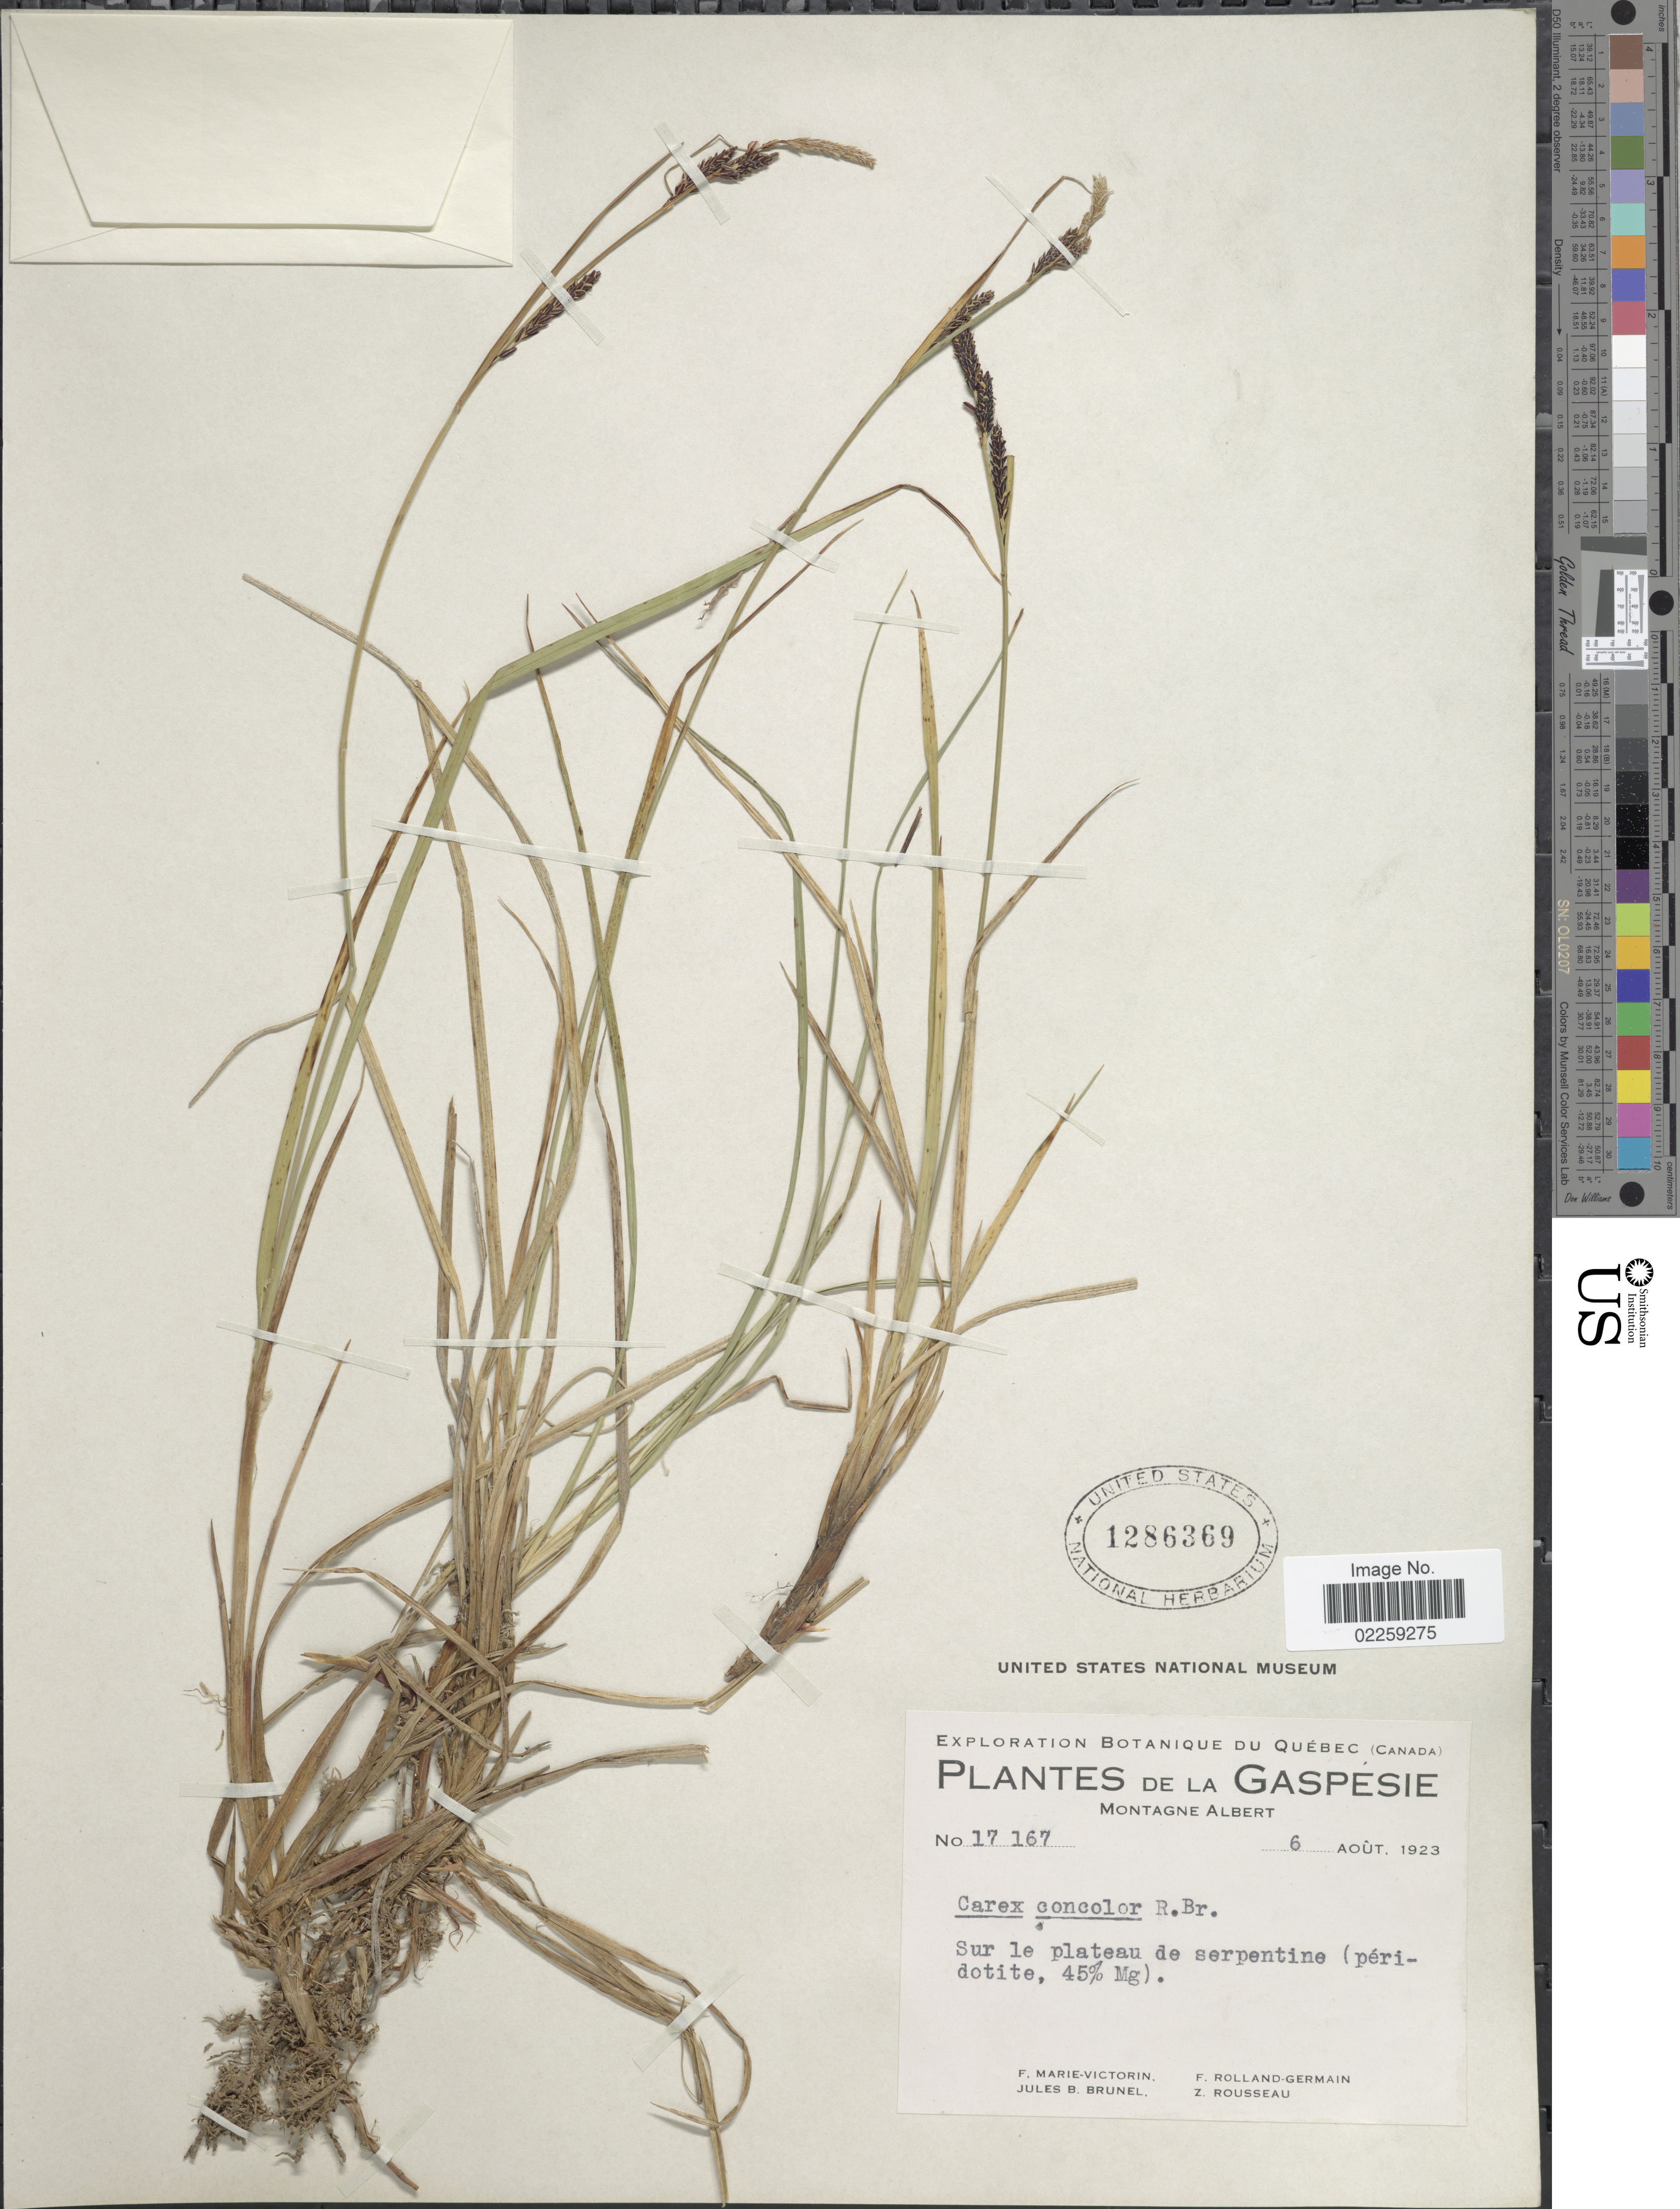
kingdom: Plantae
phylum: Tracheophyta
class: Liliopsida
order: Poales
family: Cyperaceae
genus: Carex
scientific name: Carex bigelowii subsp. bigelowii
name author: Torr. ex Schwein.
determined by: Rothrock, P. E.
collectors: F. Marie-Victorin, J. Brunel, Rolland-Germain & Z. Rousseau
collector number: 17167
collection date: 1923-08-06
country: Canada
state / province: Quebec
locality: De la Gaspesie, Montagne Albert, Sur le plateau de serpentine (peridotite, 45 % Mg)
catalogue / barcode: US 1286369